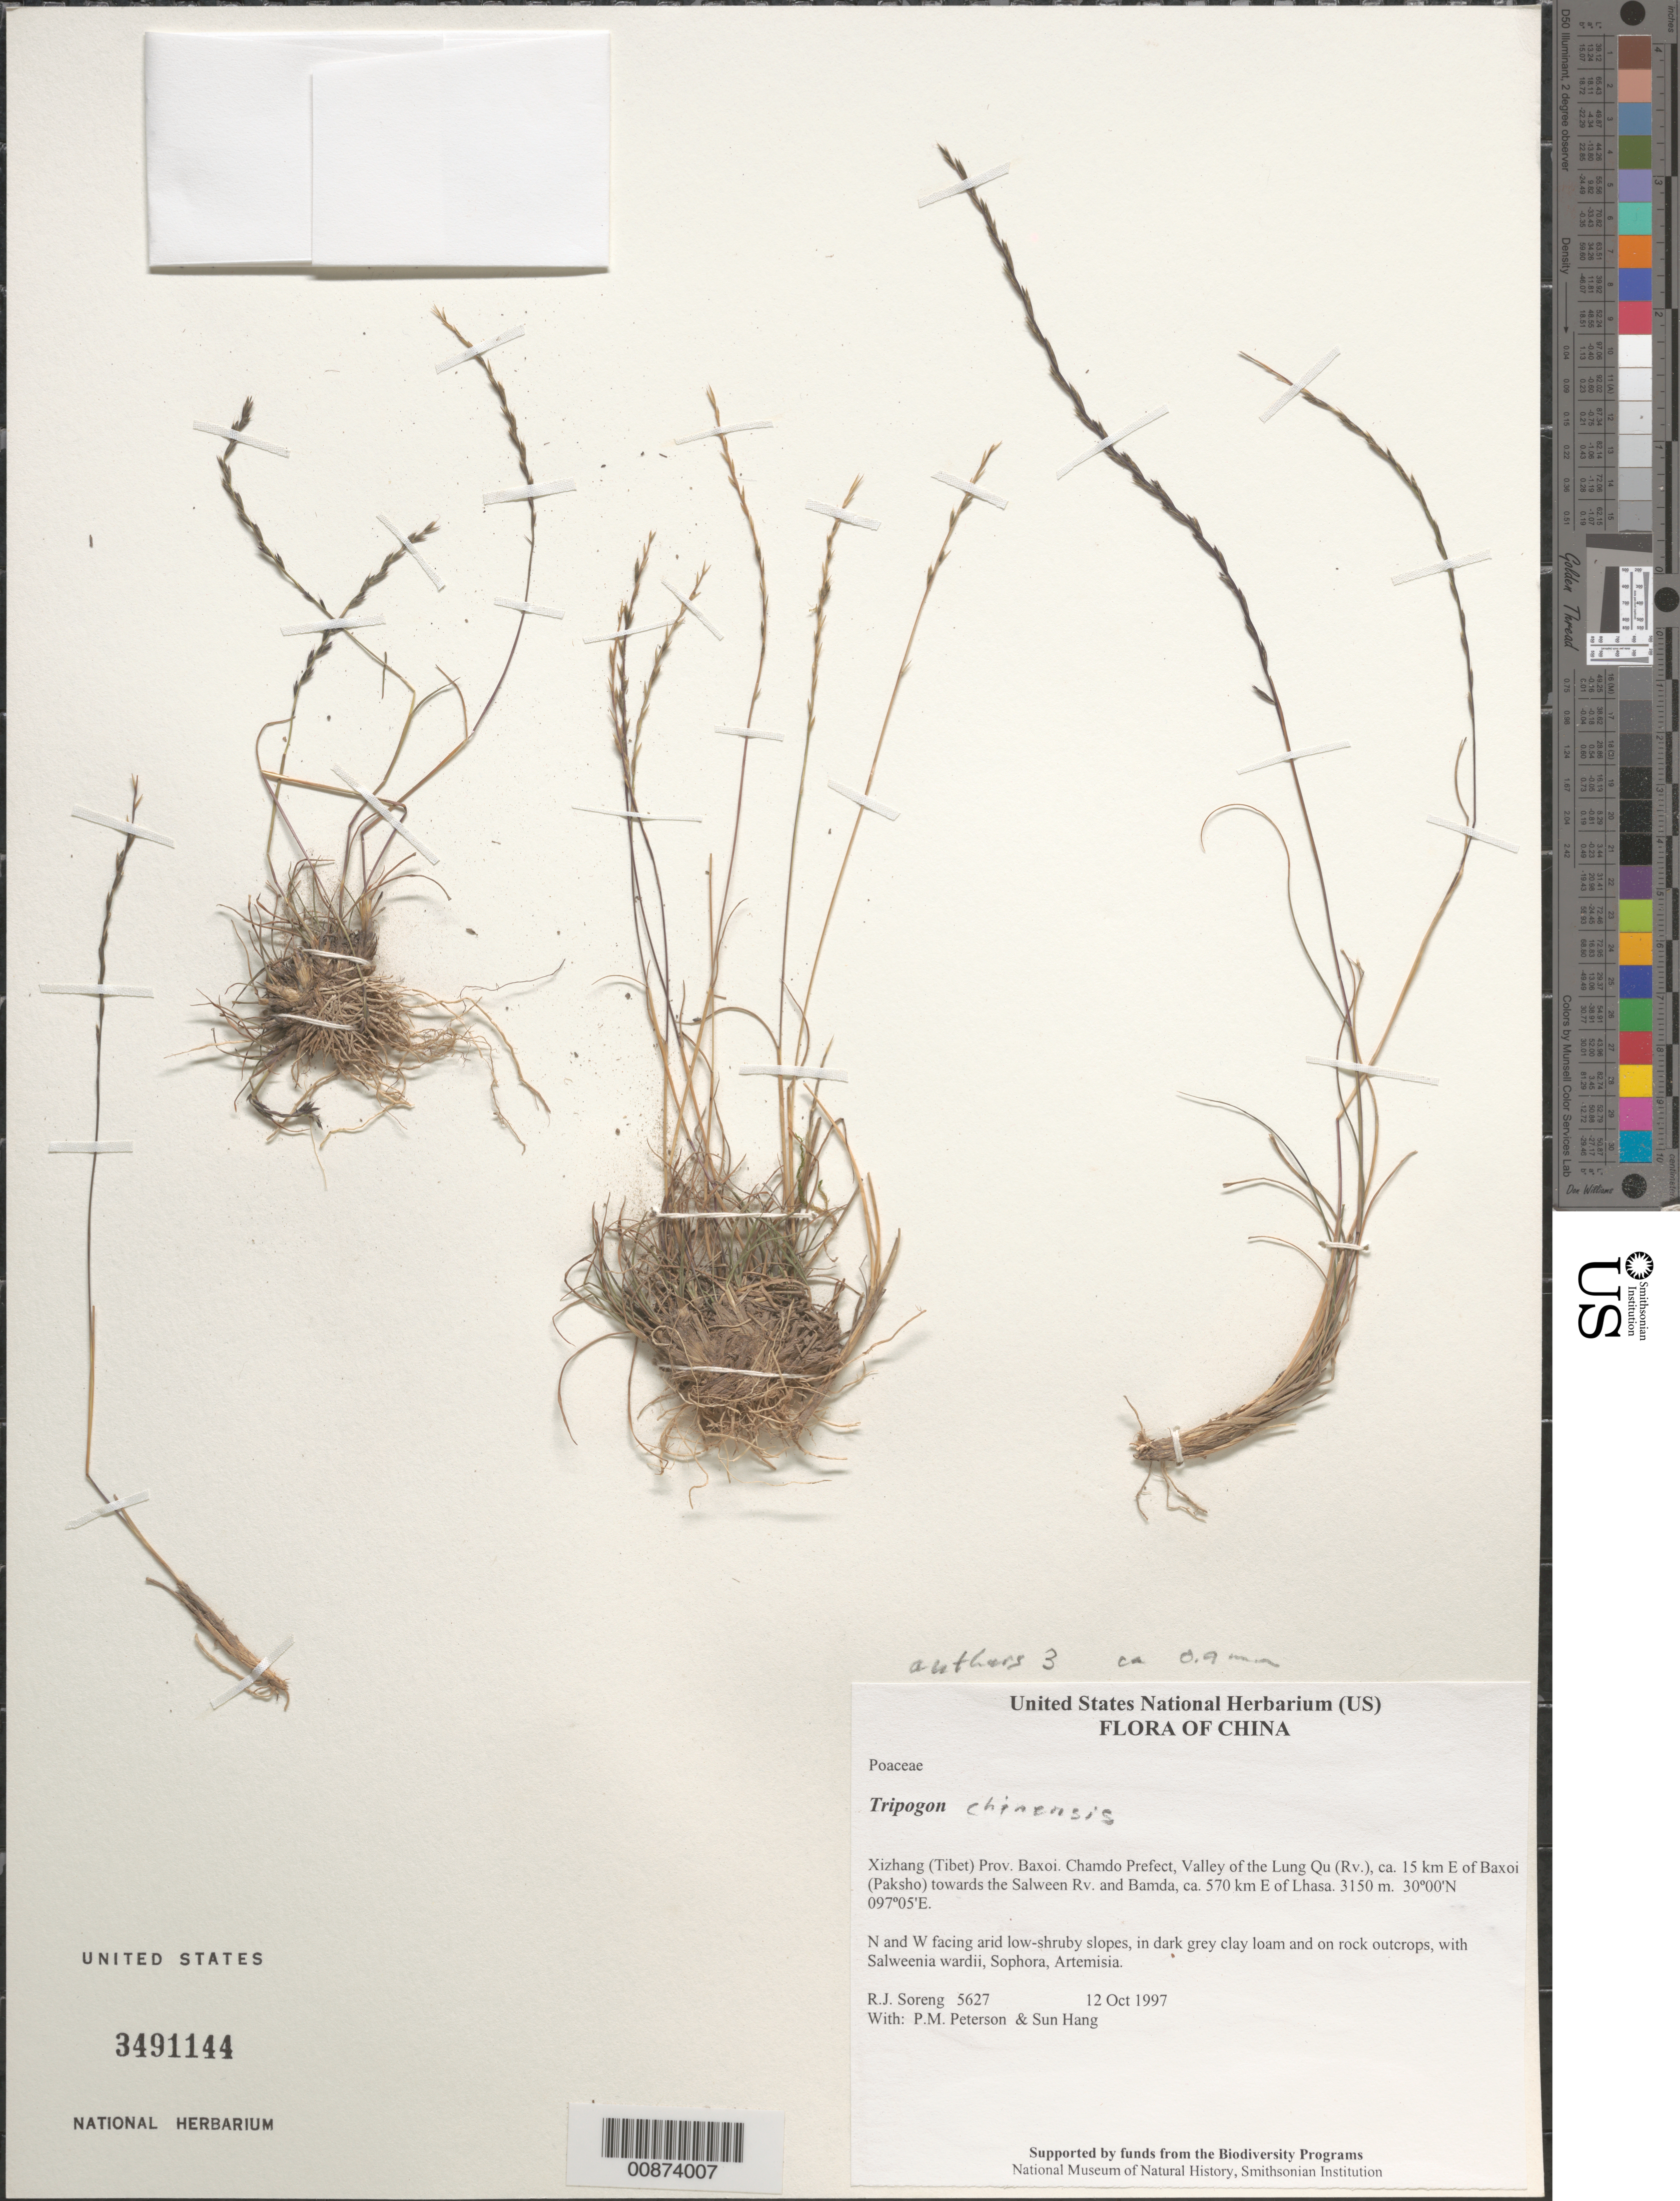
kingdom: Plantae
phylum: Tracheophyta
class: Liliopsida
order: Poales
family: Poaceae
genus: Tripogon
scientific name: Tripogon chinensis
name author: (Franch.) Hack.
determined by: Soreng, Robert J., Research Associate (BOT), Smithsonian Institution - National Museum of Natural History (UNITED STATES)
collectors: R. J. Soreng, P. M. Peterson & Sun Hang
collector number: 5627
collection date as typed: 12 Oct 1997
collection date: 1997-10-12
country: China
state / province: Xizang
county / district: Baxoi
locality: Chamdo Prefect, Valley of the Lung Qu (Rv.), ca. 15 km E of Baxoi (Paksho) towards the Salween Rv. and Bamda, ca. 570 km E of Lhasa.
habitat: N and W facing arid low-shruby slopes, in dark grey clay loam and on rock outcrops, with Salweenia wardii, Sophora, Artemisia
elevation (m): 3150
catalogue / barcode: US 3491144